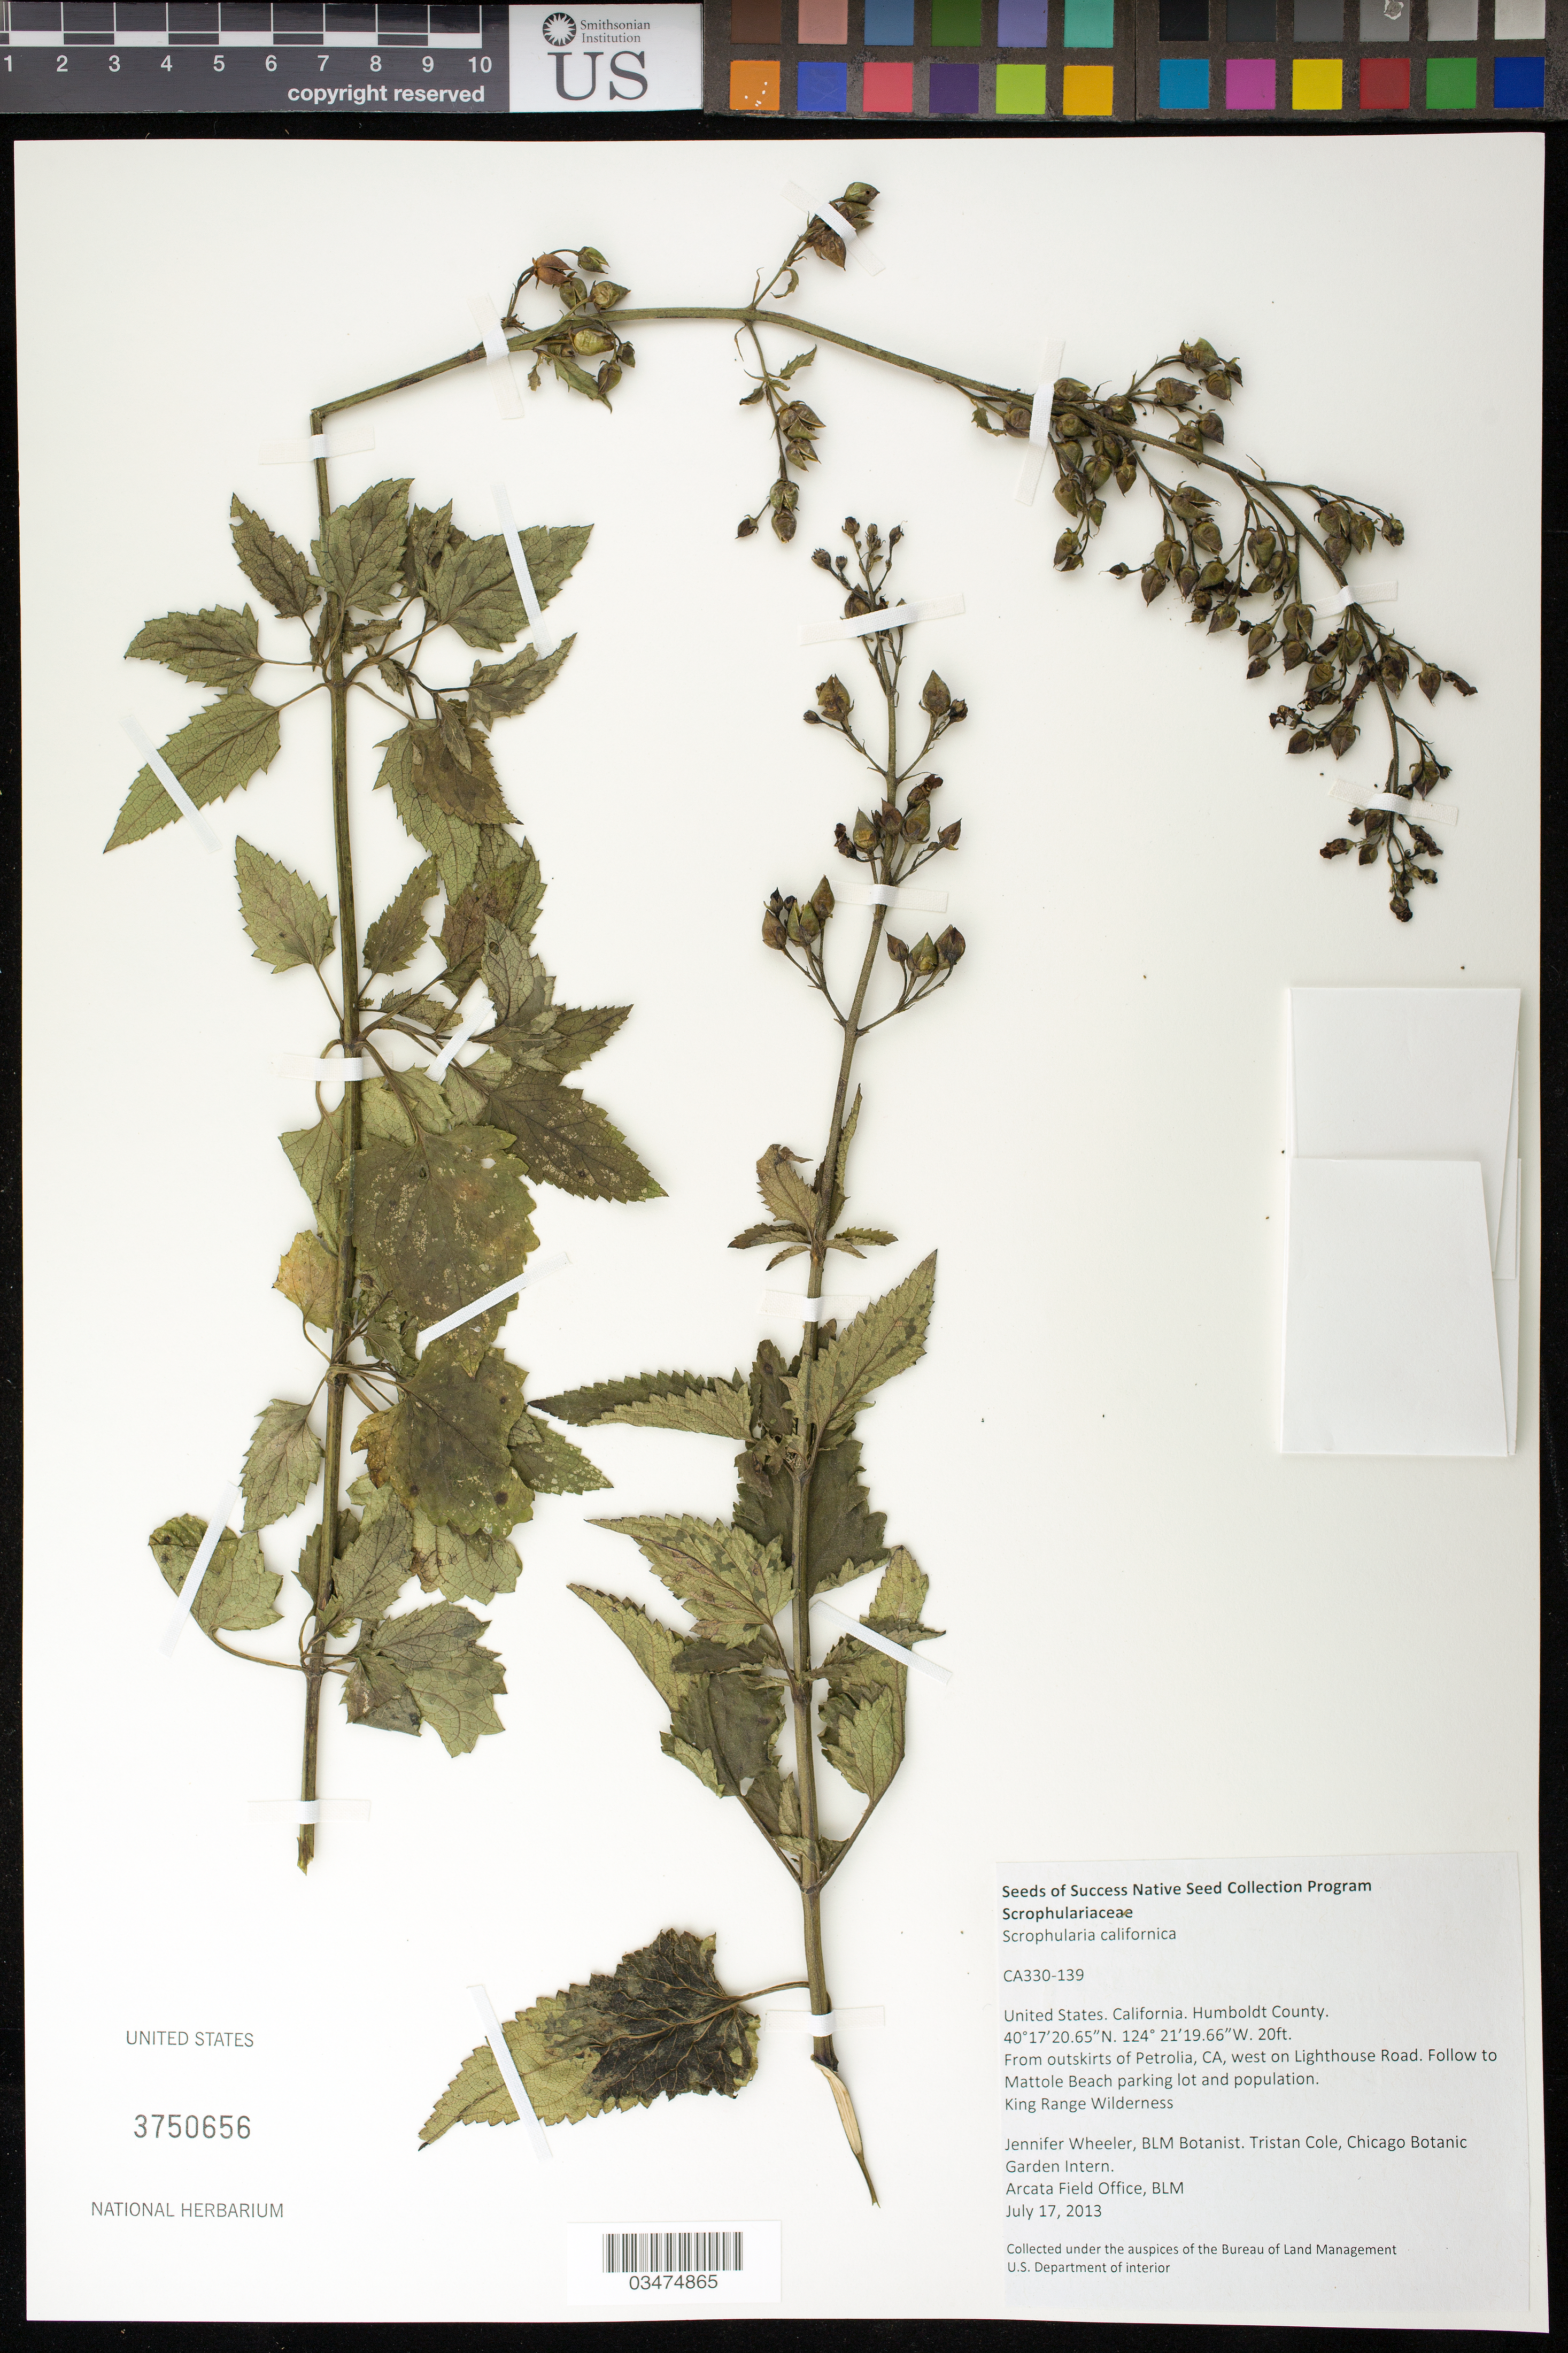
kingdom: Plantae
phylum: Tracheophyta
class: Magnoliopsida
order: Lamiales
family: Scrophulariaceae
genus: Scrophularia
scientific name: Scrophularia californica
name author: Cham. & Schltdl.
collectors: J. Wheeler & T. Cole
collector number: CA330-139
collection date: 2013-07-17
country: United States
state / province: California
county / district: Humboldt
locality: From outskirts of Petrolia, W on Lighthouse rd, to Mattole Beach. King Range Wilderness.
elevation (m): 6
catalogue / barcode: US 3750656